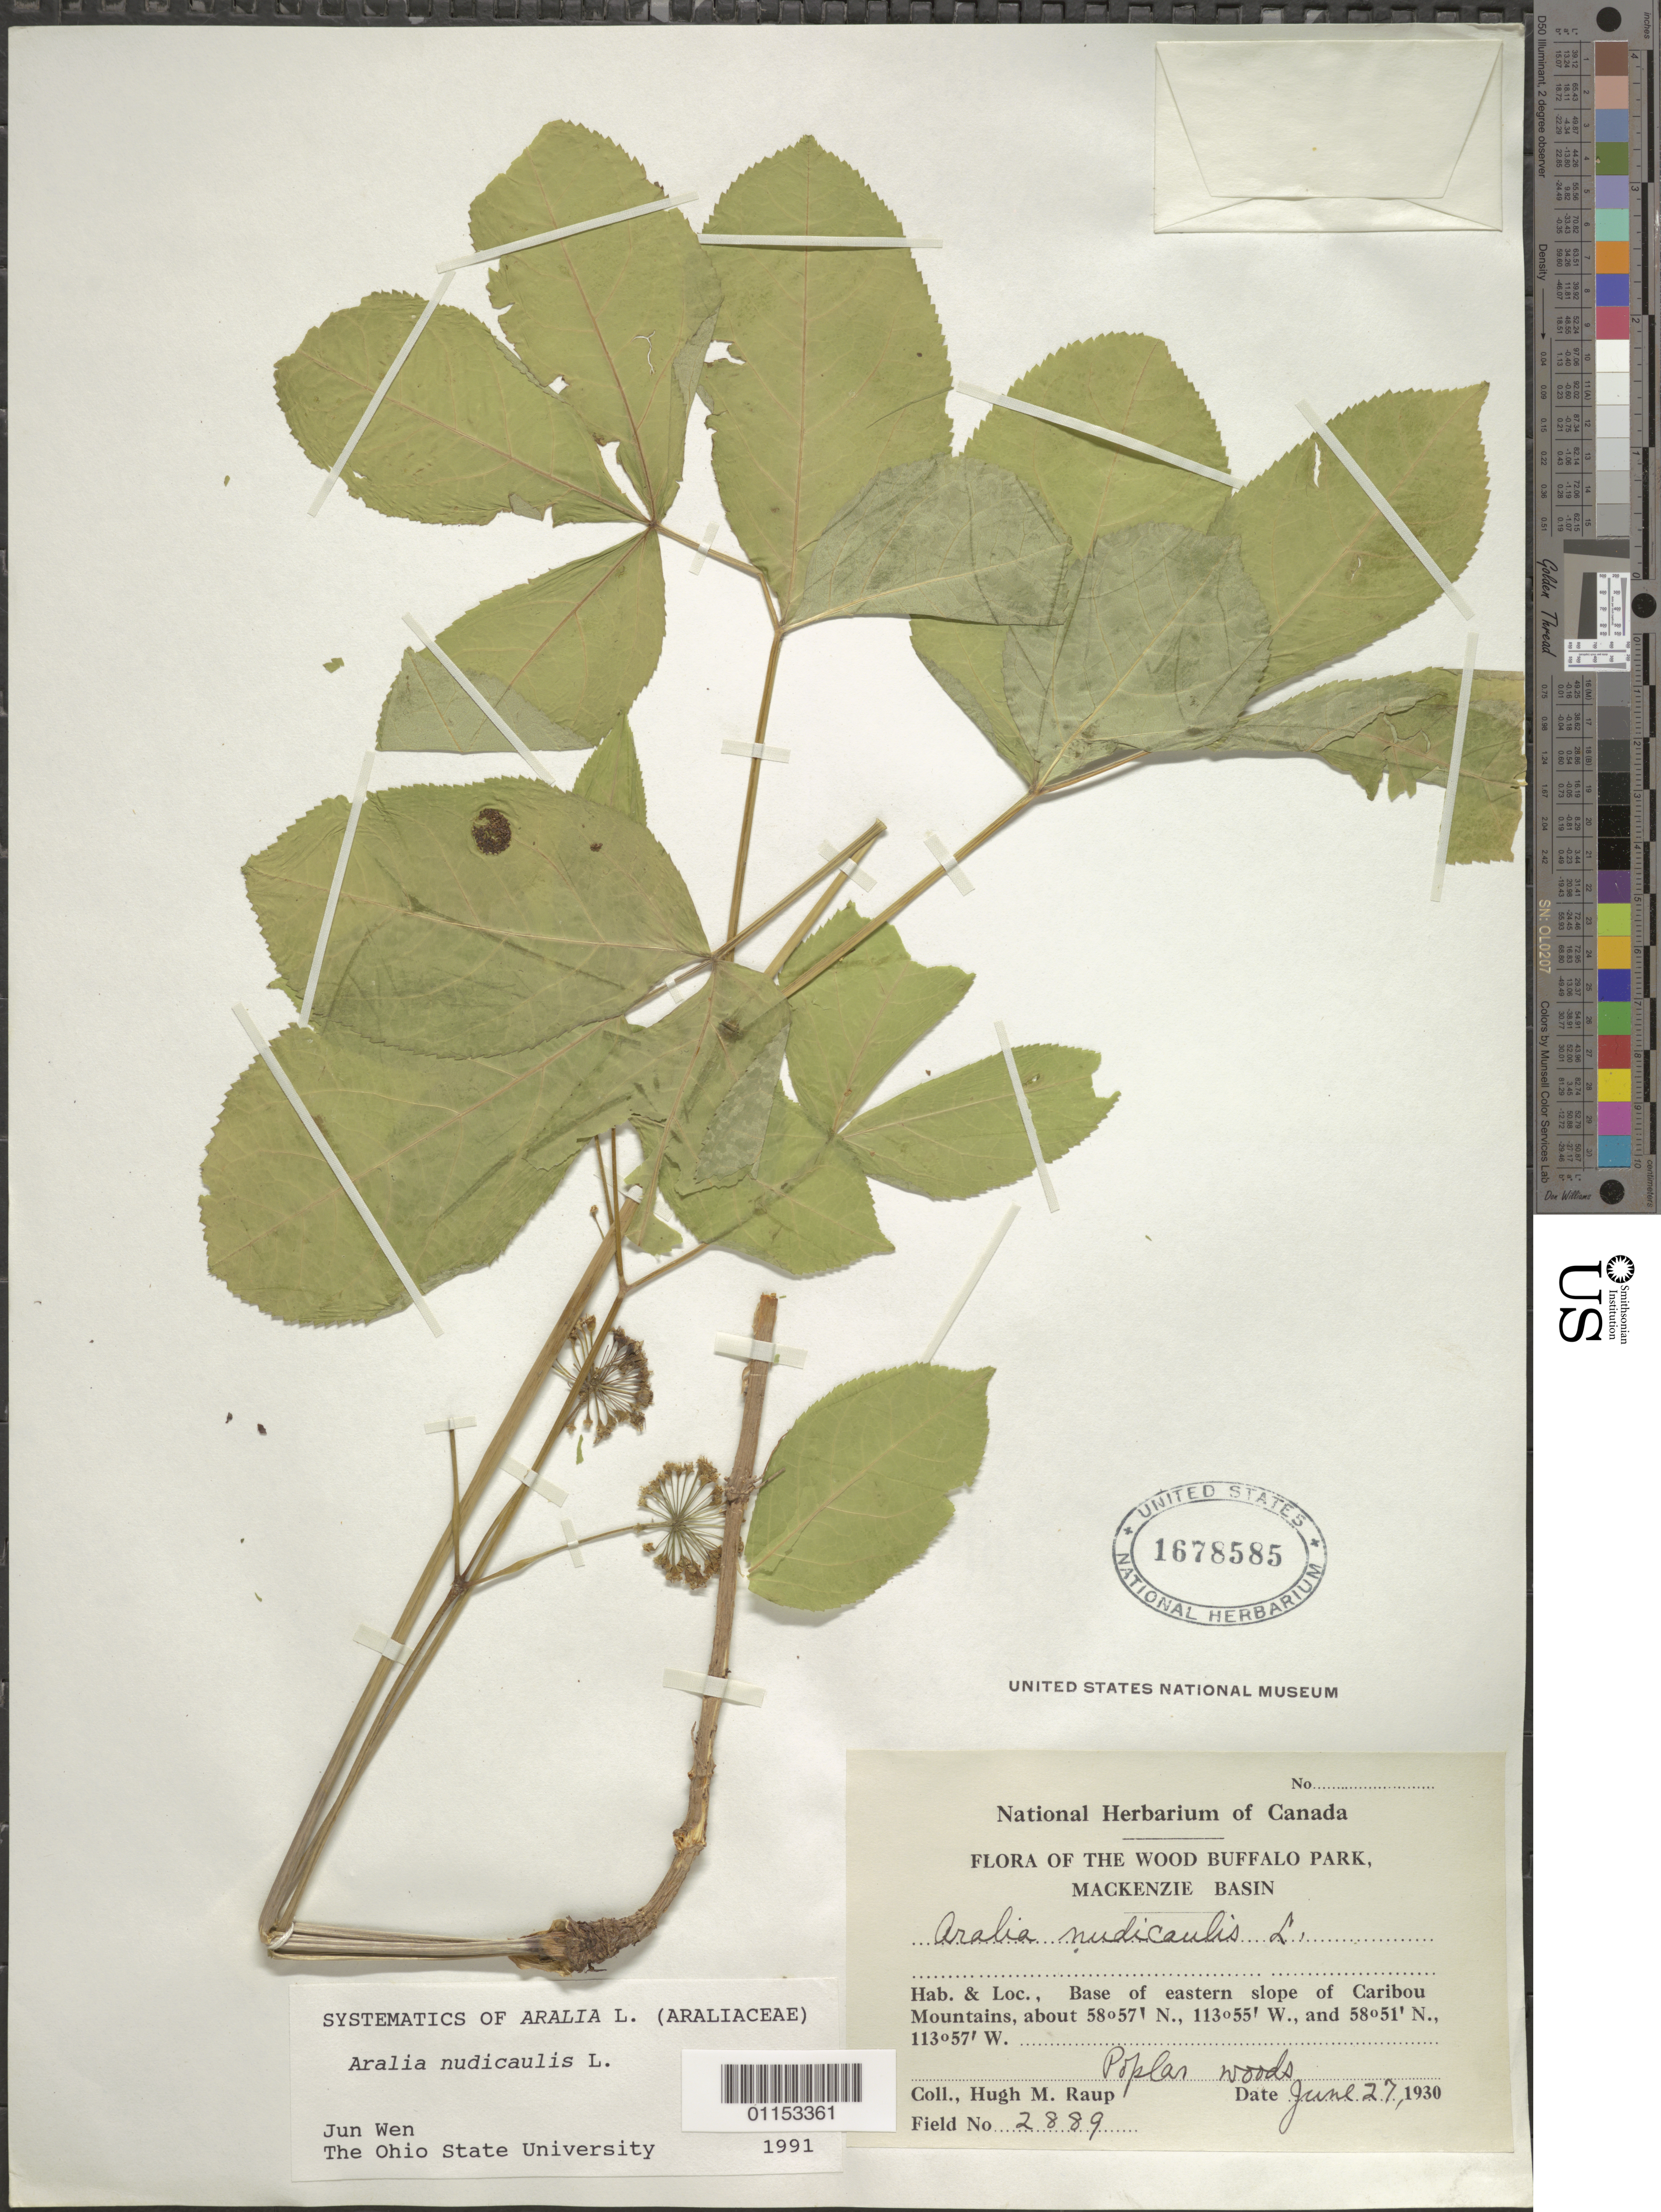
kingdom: Plantae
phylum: Tracheophyta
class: Magnoliopsida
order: Apiales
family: Araliaceae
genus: Aralia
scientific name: Aralia nudicaulis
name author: L.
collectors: H. Raup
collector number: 2889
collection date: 1930-06-27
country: Canada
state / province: Alberta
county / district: Mackenzie Basin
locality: Wood Buffalo Park. E slope Caribou Mts.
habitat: Woods.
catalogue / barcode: US 1678585